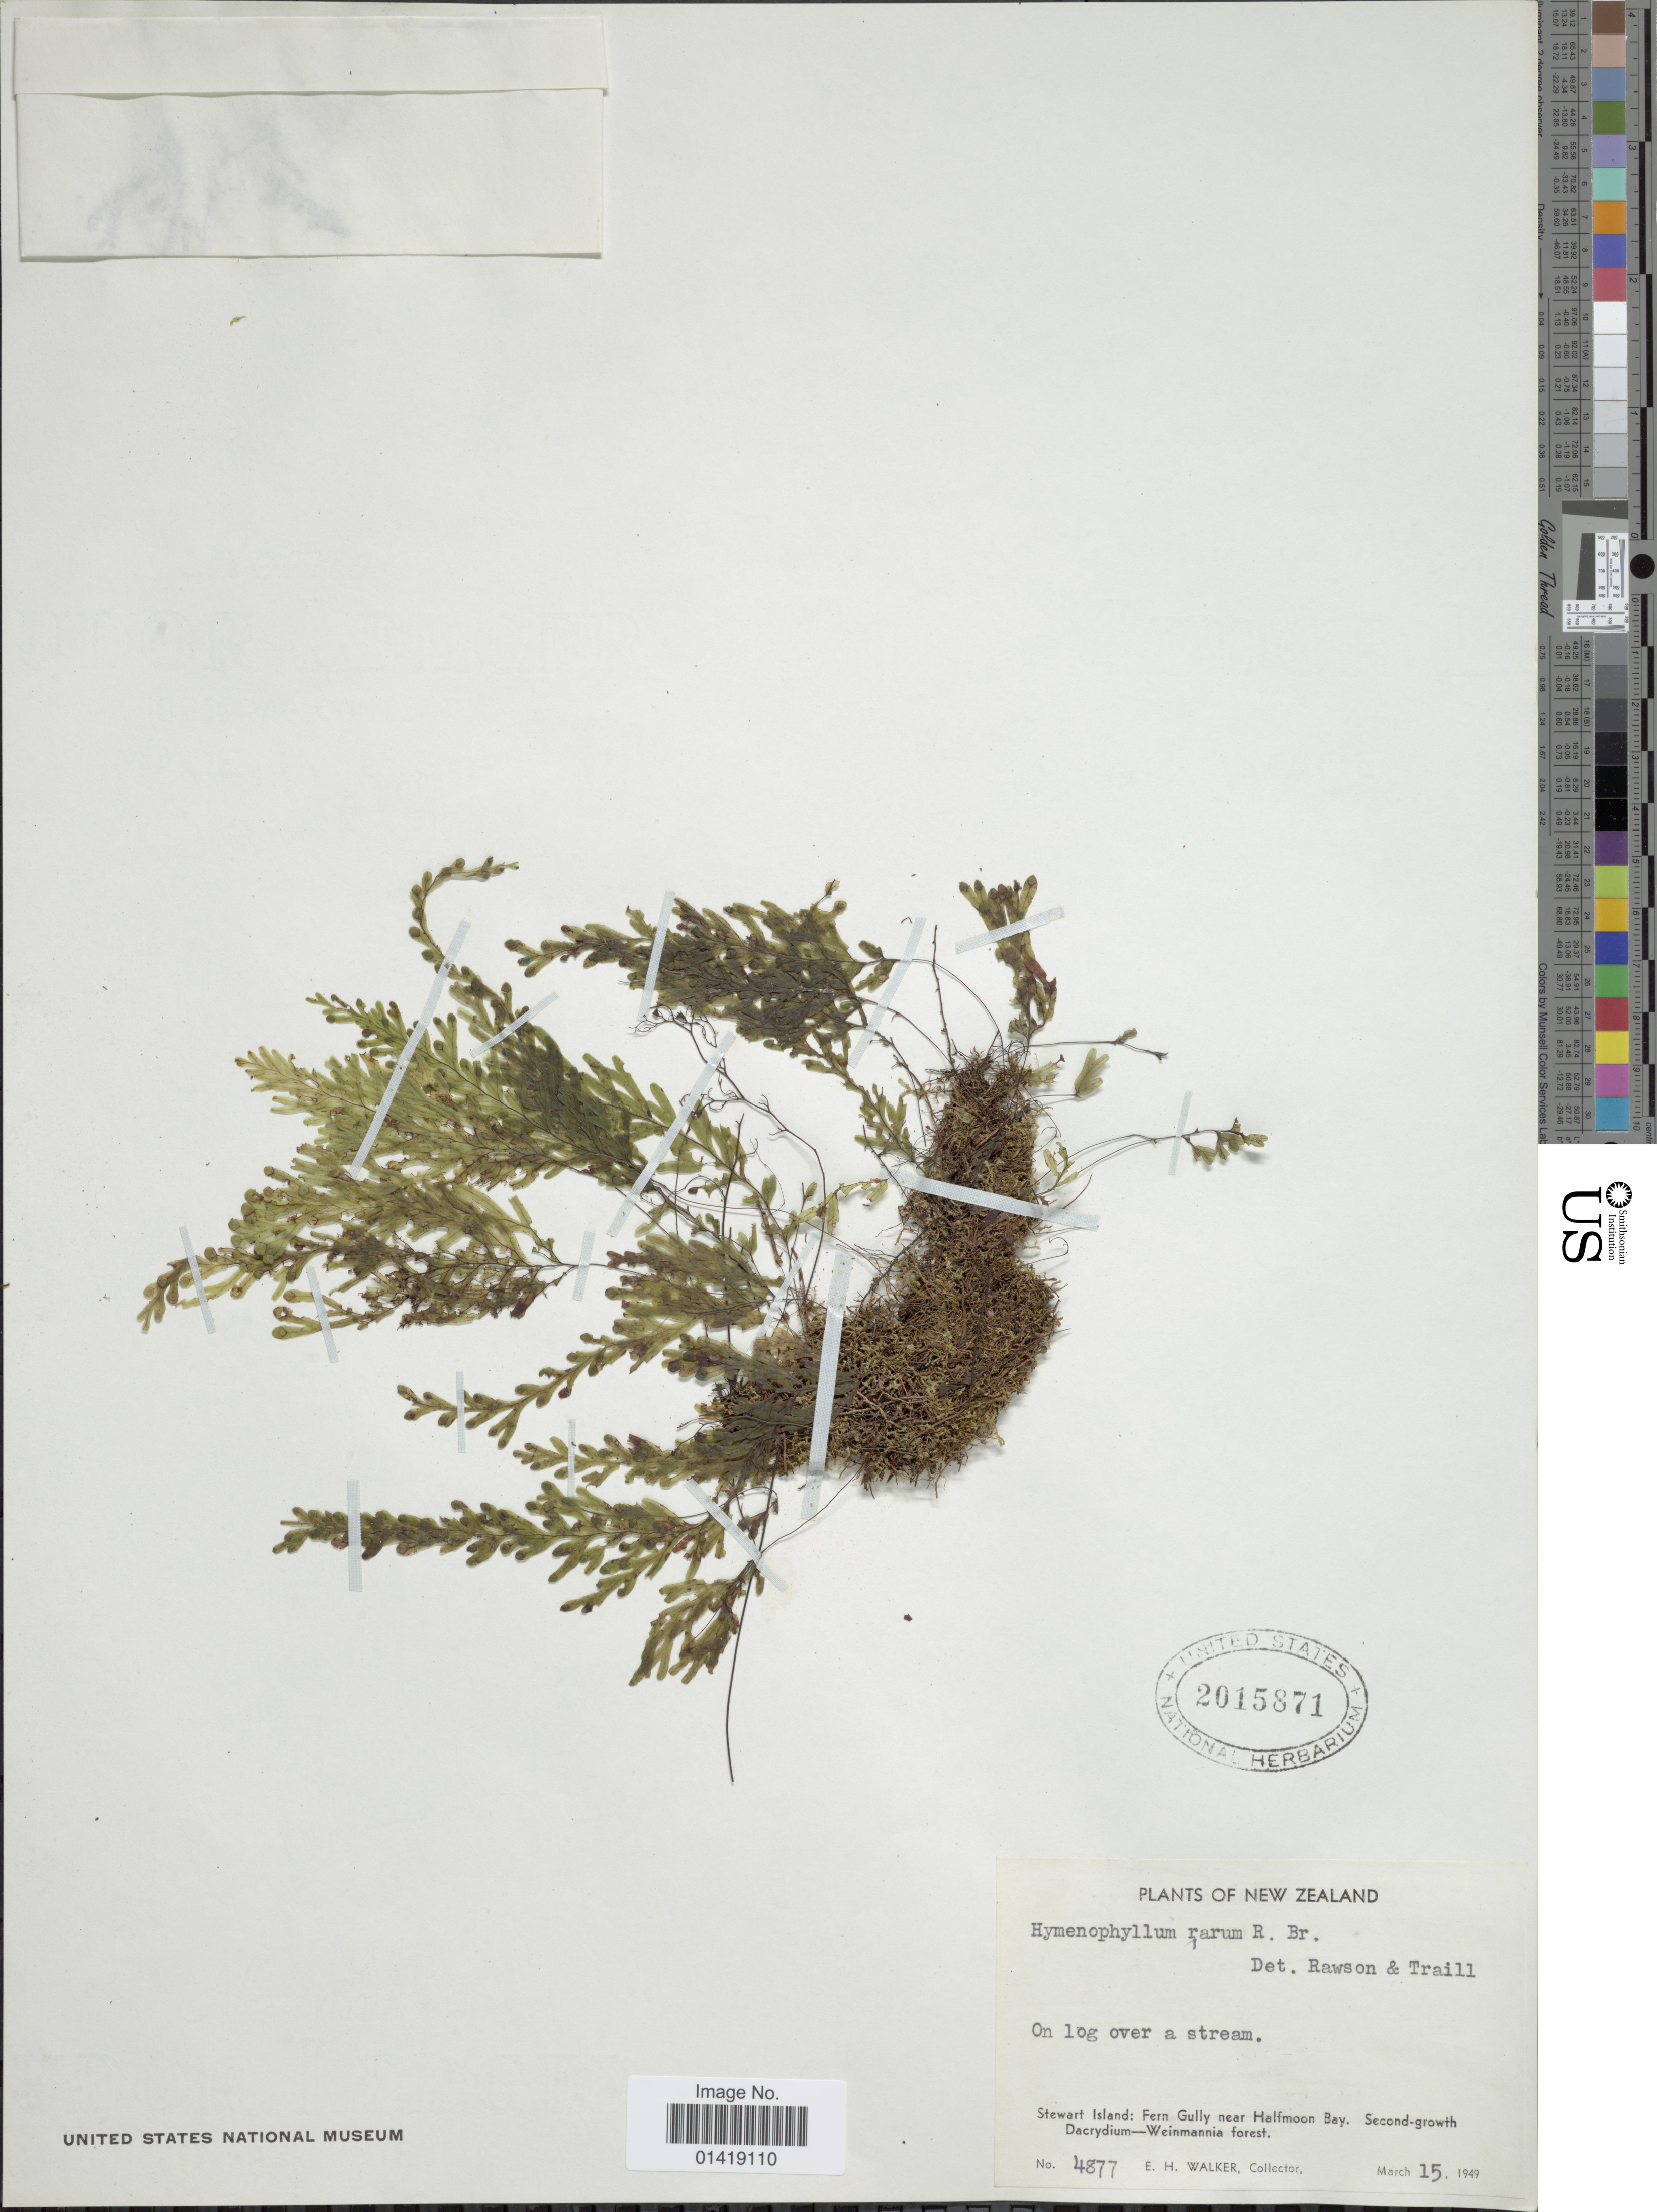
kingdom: Plantae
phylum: Tracheophyta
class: Polypodiopsida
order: Hymenophyllales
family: Hymenophyllaceae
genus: Hymenophyllum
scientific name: Hymenophyllum rarum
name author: R. Br.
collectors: E. H. Walker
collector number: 4877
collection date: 1949-03-15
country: New Zealand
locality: Stewart Island: Fern Gully near Halfmoon Bay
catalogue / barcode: US 2015871